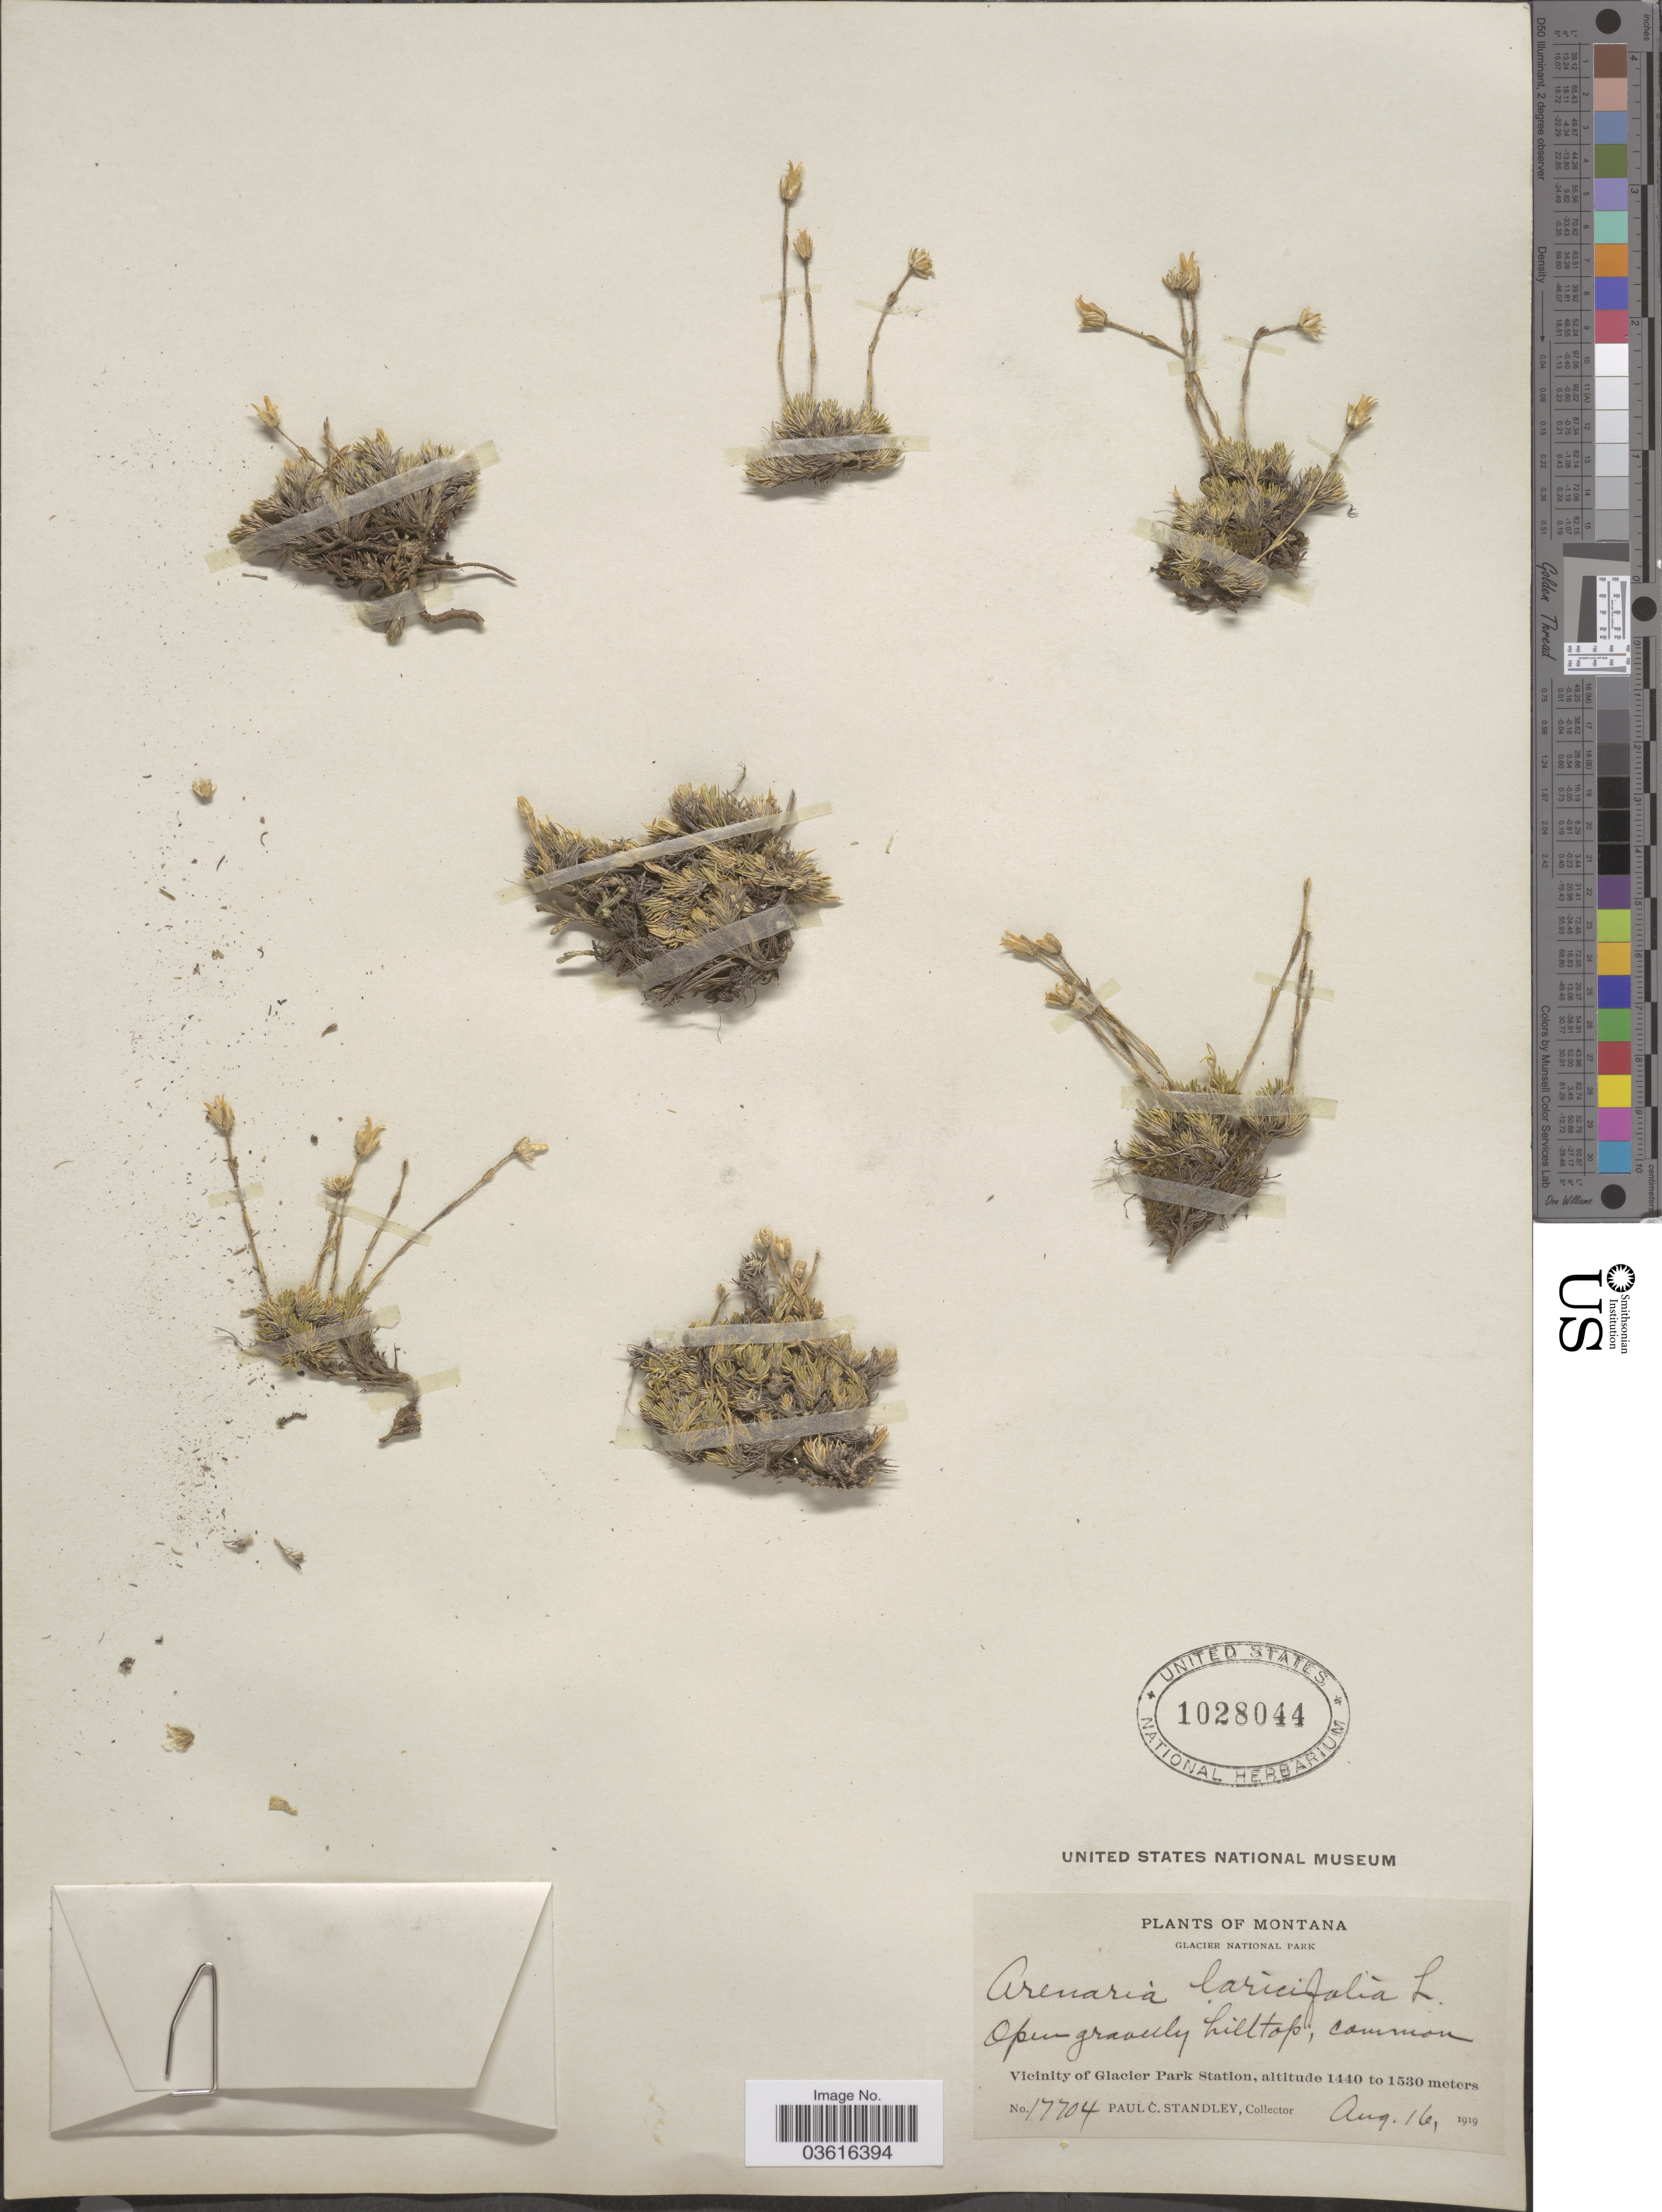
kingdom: Plantae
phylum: Tracheophyta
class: Magnoliopsida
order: Caryophyllales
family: Caryophyllaceae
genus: Cherleria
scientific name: Cherleria obtusiloba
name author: (Rydb.) A.J. Moore & Dillenb.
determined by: Strong, M. T., (US), Smithsonian Institution - National Museum of Natural History (UNITED STATES)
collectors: P. C. Standley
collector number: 17704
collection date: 1919-08-16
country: United States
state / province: Montana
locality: Glacier National Park. Vicinity of Glacier Park Station.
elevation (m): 1440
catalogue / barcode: US 1028044